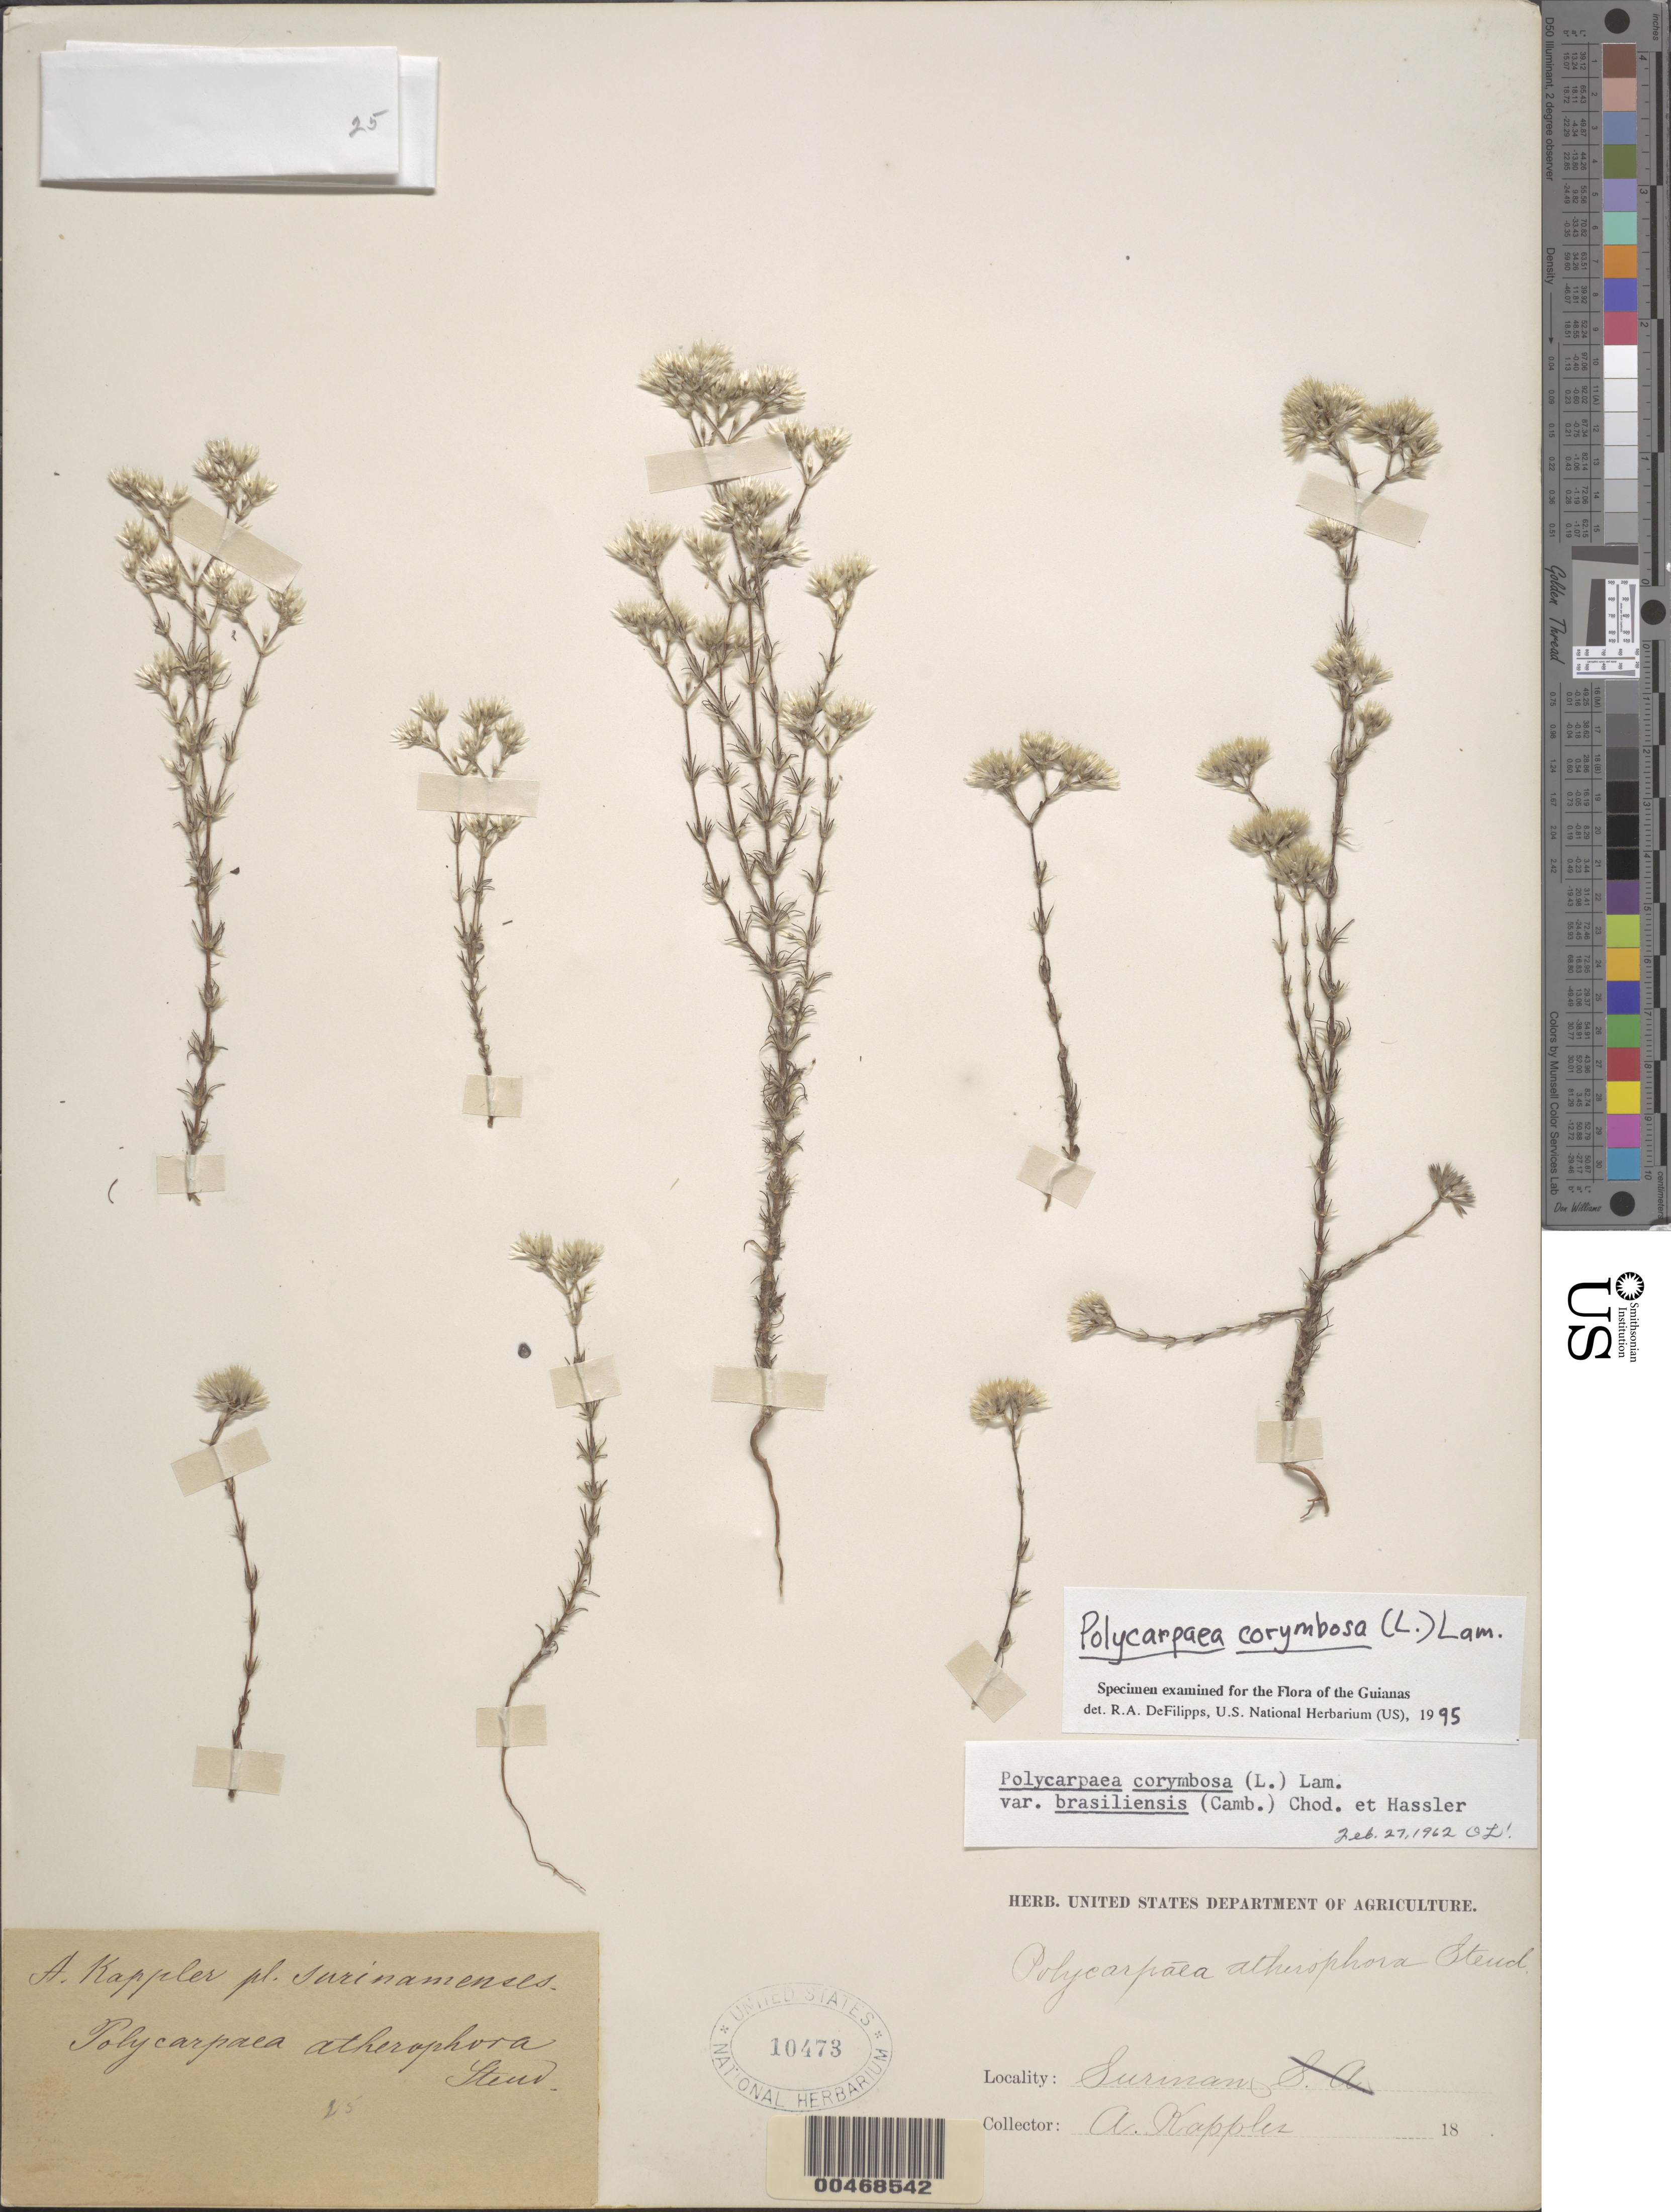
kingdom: Plantae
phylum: Tracheophyta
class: Magnoliopsida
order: Caryophyllales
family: Caryophyllaceae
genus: Polycarpaea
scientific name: Polycarpaea corymbosa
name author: (L.) Lam.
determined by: DeFilipps, R. A.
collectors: A. Kappler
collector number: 25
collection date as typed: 18--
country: Suriname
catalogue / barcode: US 10473